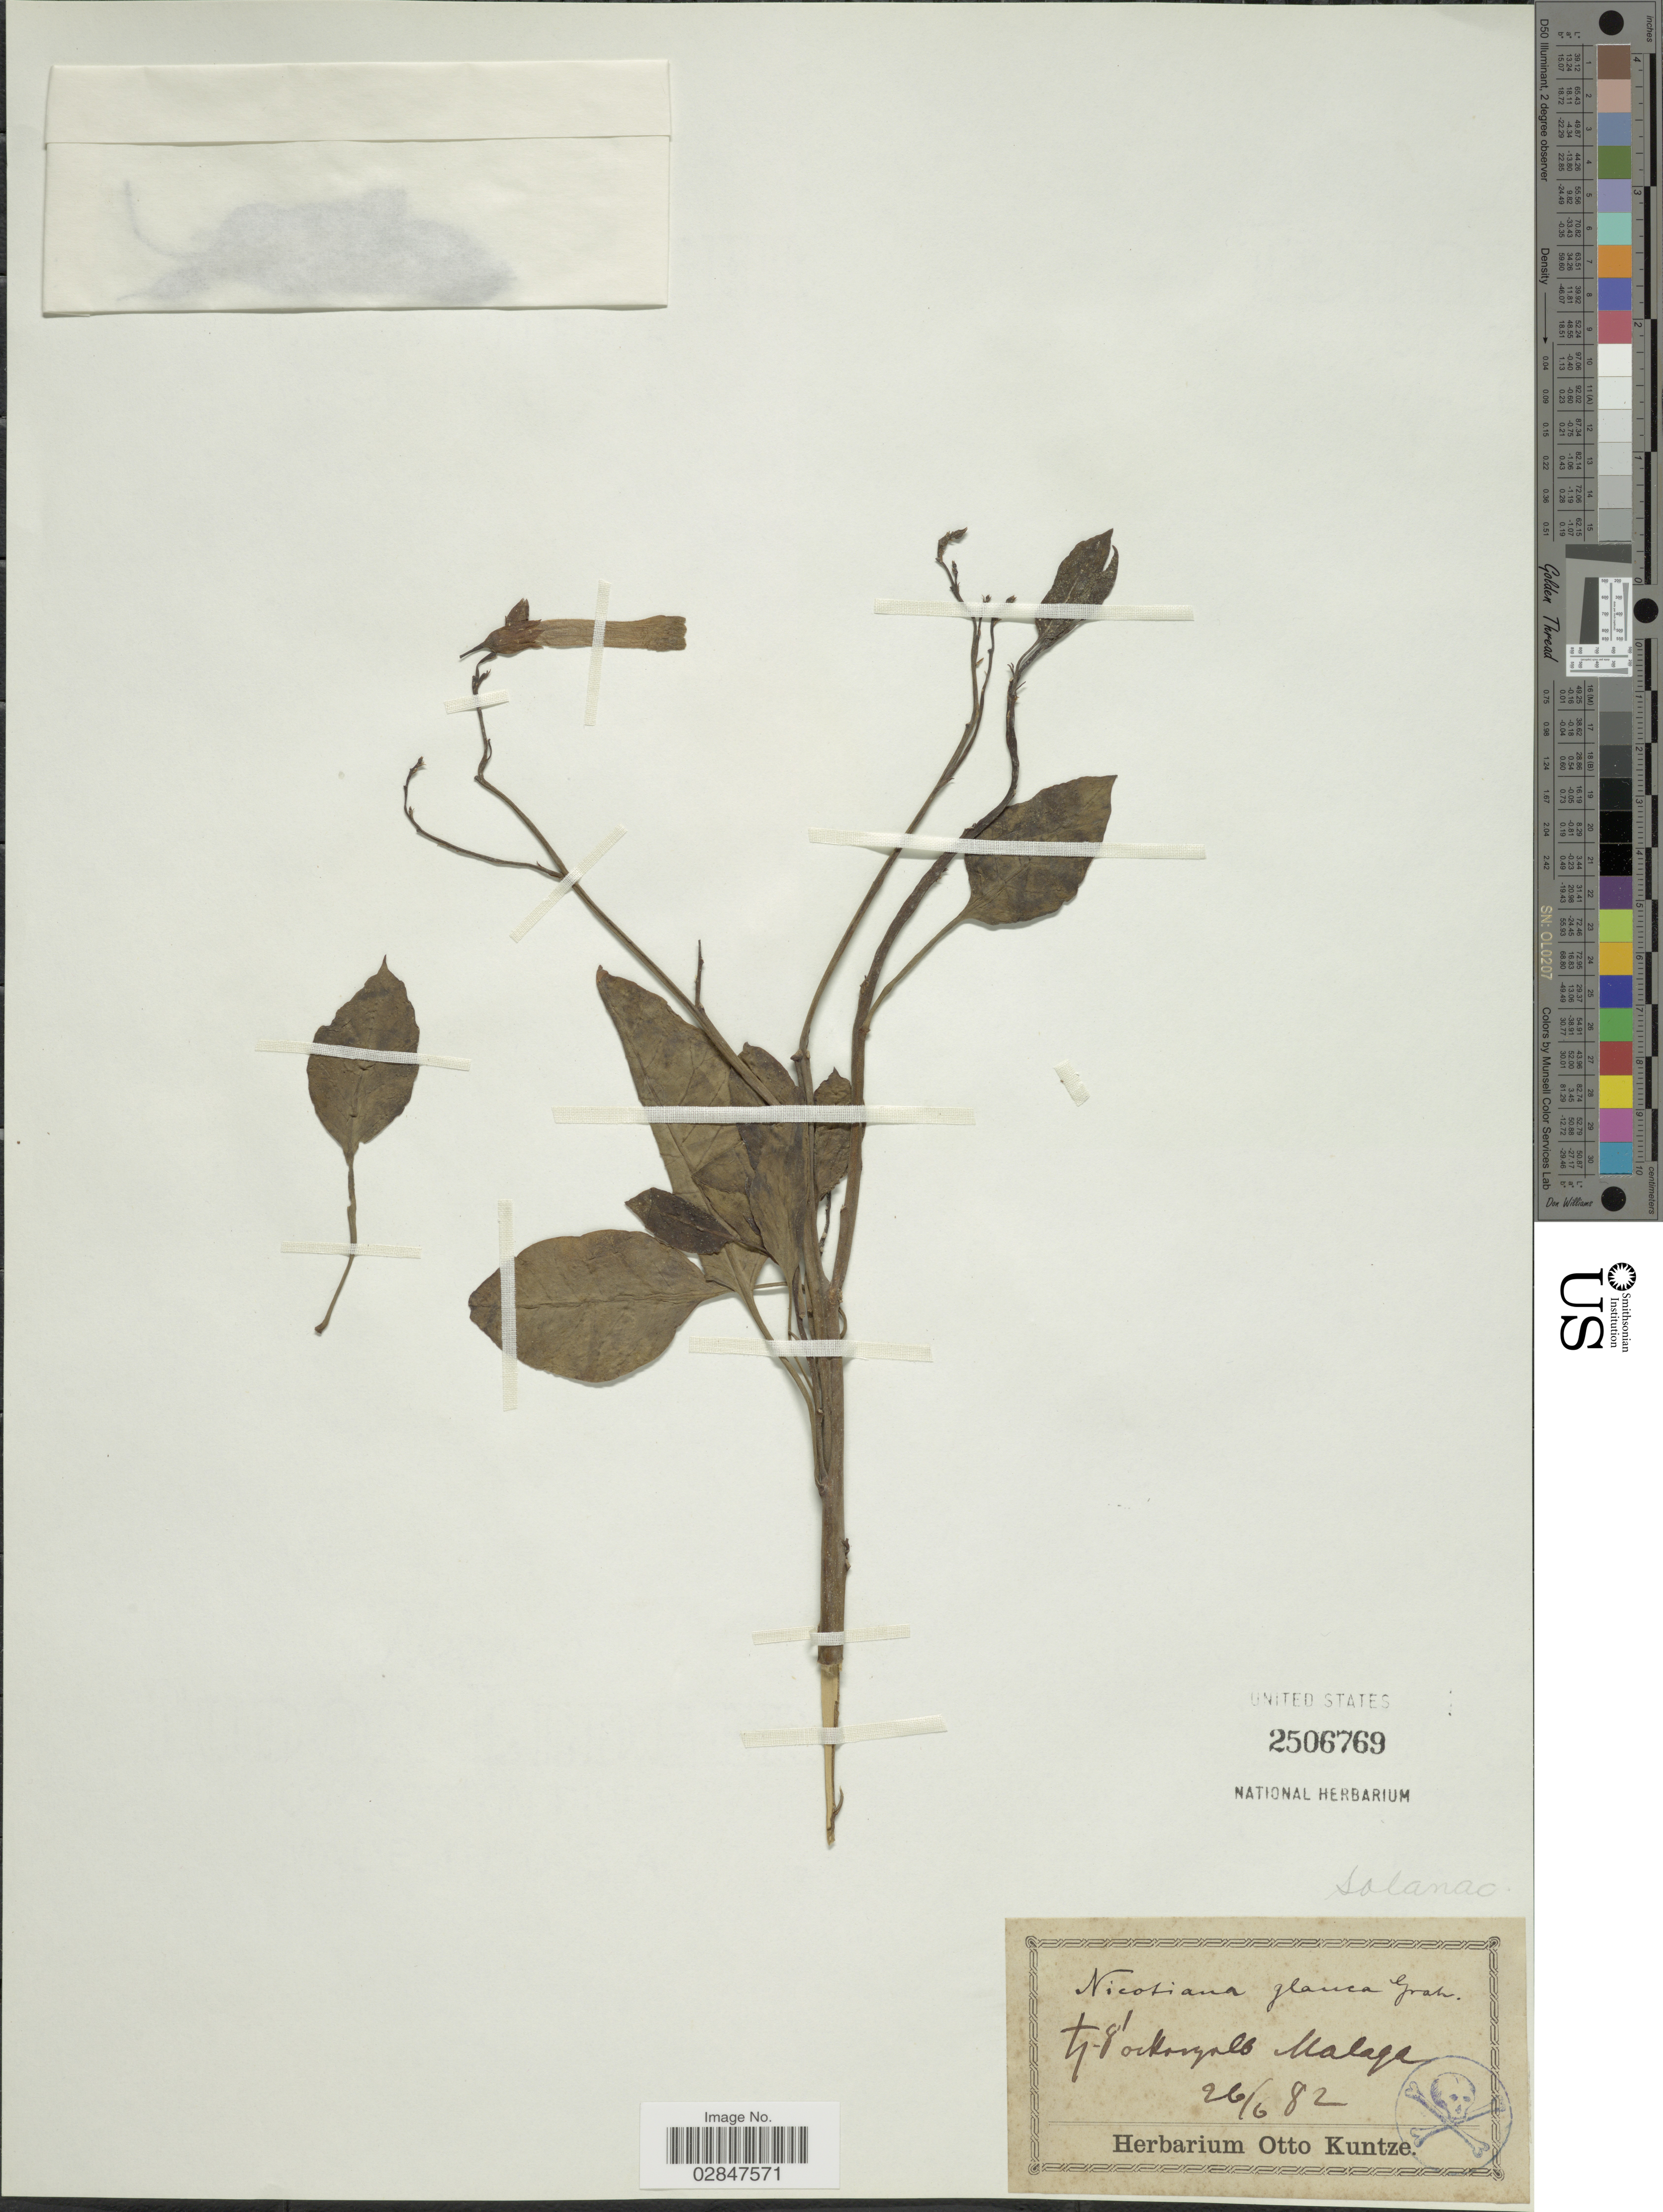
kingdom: Plantae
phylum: Tracheophyta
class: Magnoliopsida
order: Solanales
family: Solanaceae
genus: Nicotiana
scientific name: Nicotiana glauca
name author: Graham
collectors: C.E.O. Kuntze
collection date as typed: Transcribed d/m/y: 26/6/82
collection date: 1882-06-26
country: Spain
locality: Malaqa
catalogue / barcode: US 2506769